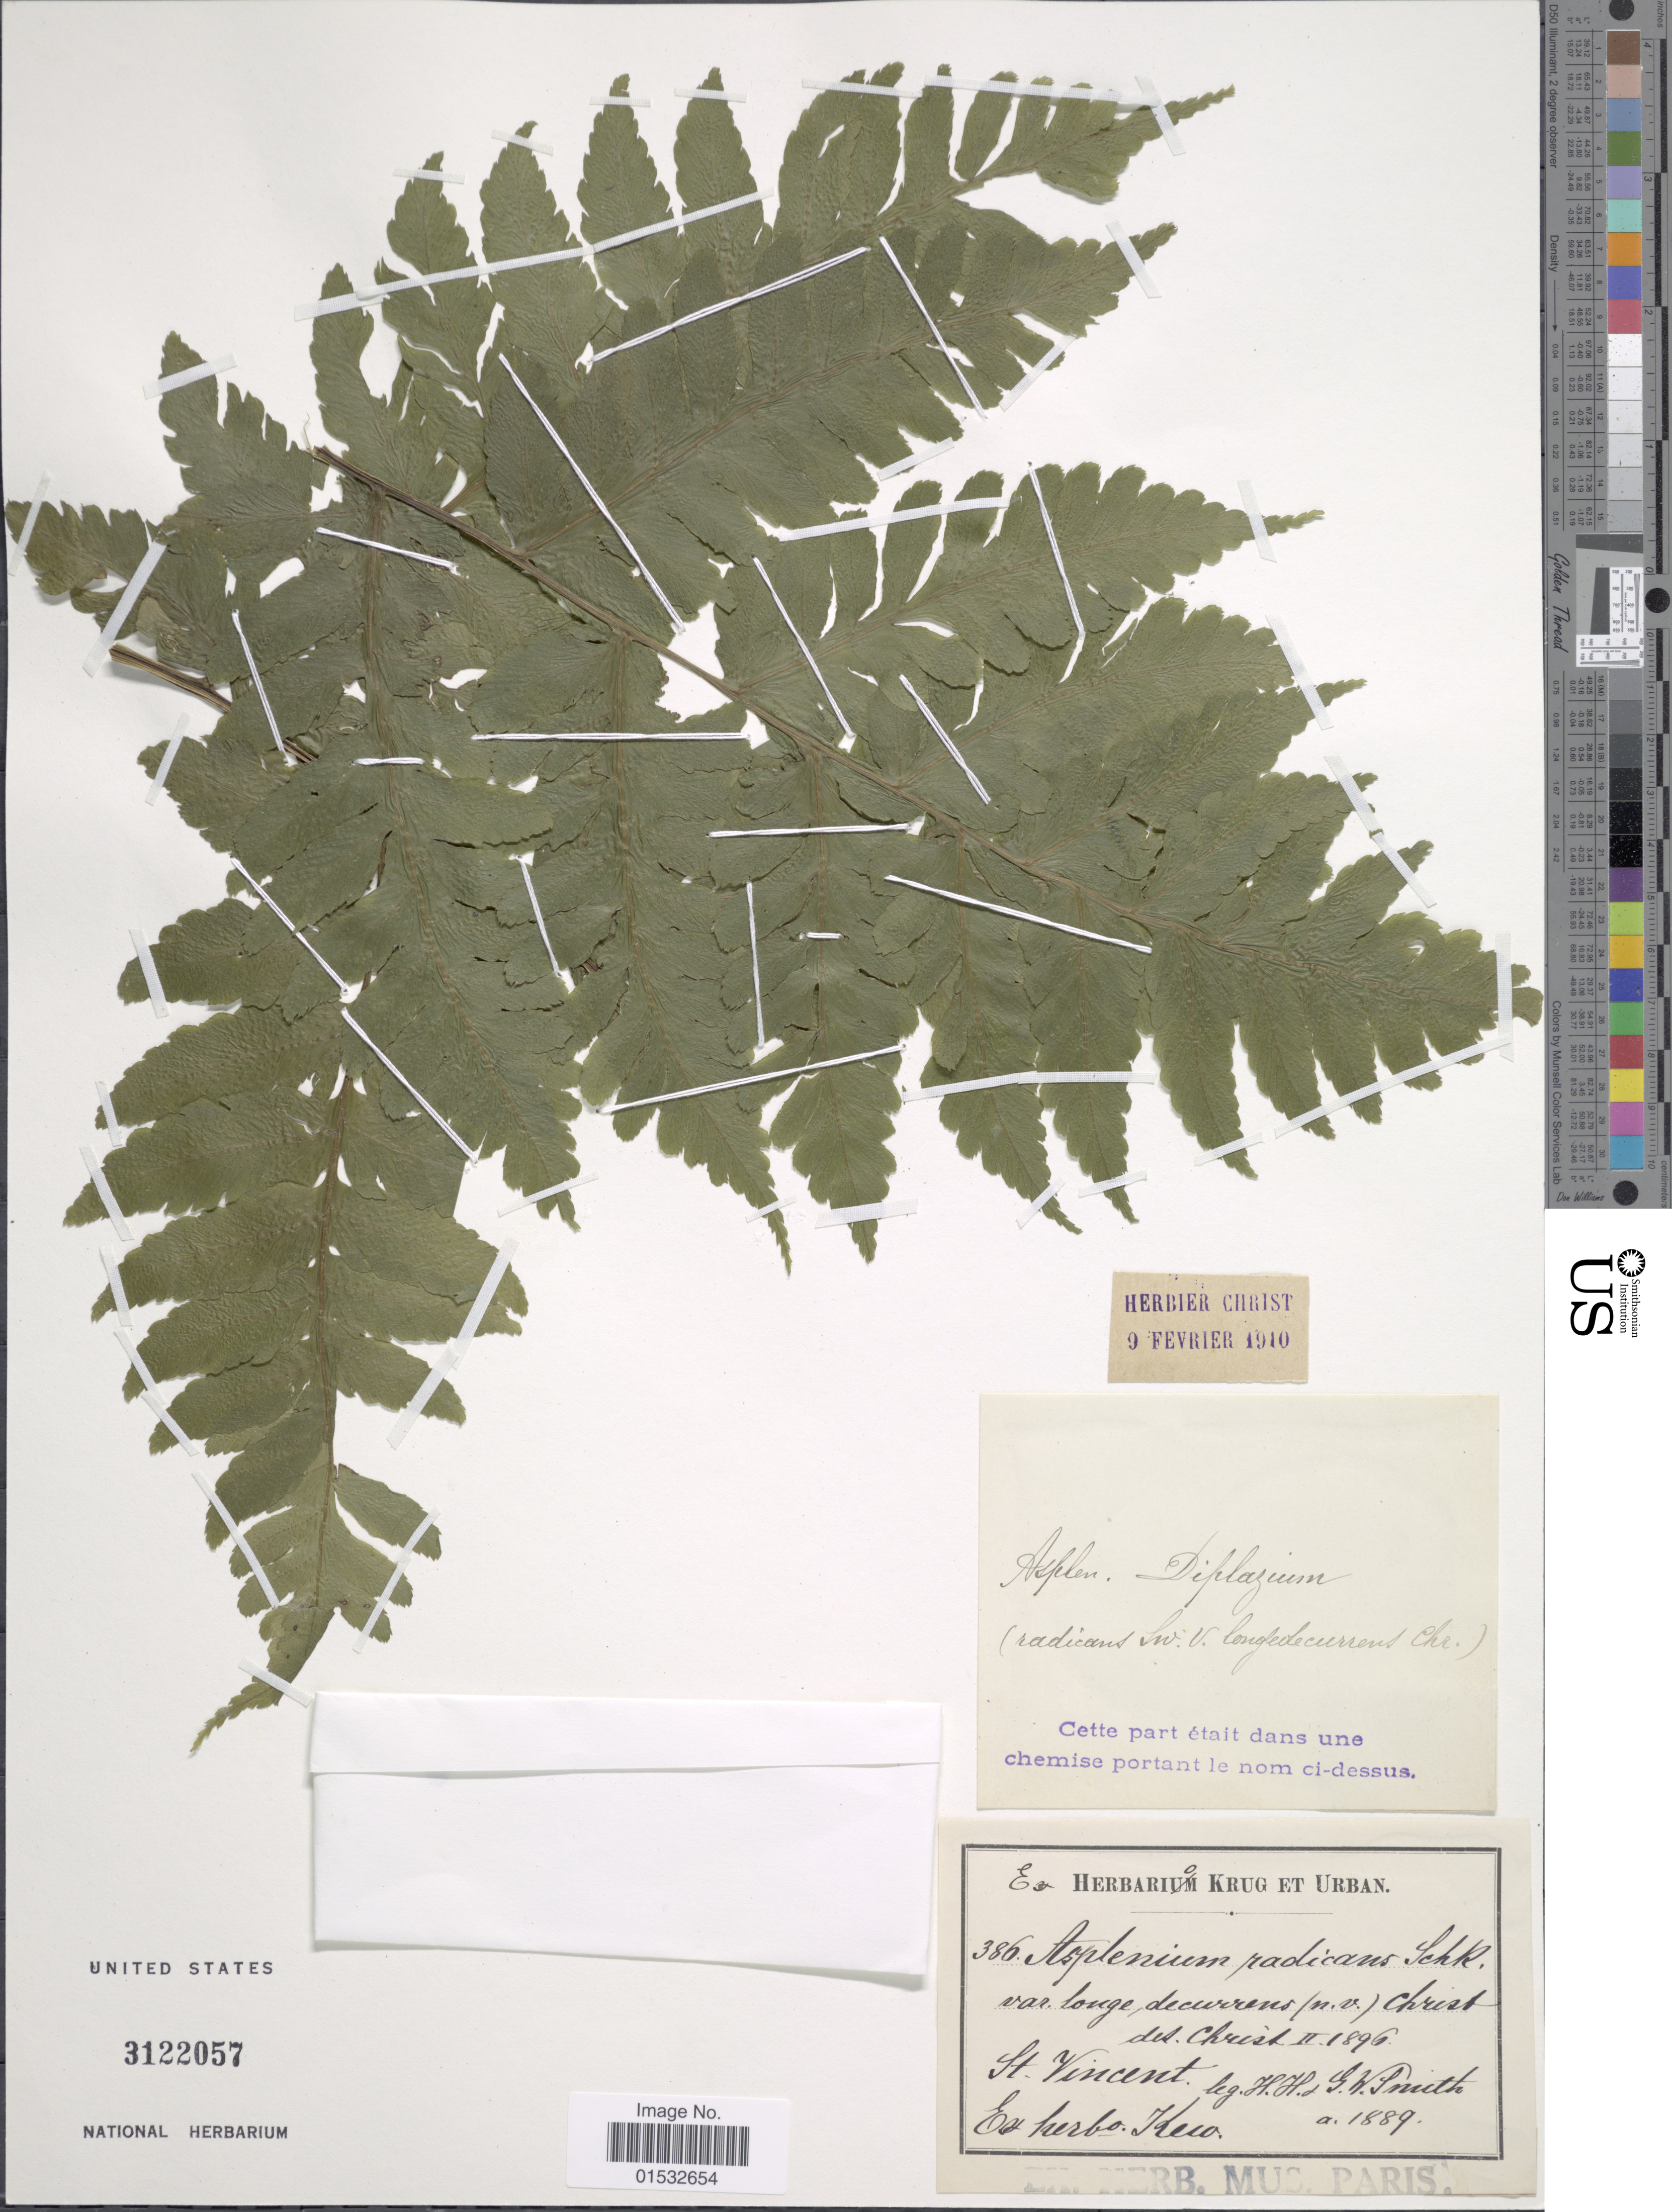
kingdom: Plantae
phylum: Tracheophyta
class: Polypodiopsida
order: Polypodiales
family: Athyriaceae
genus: Diplazium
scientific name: Diplazium sp.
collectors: H. H. Smith & G. Smith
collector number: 386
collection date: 1889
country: St. Vincent - Grenadines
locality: St. Vincent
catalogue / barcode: US 3122057